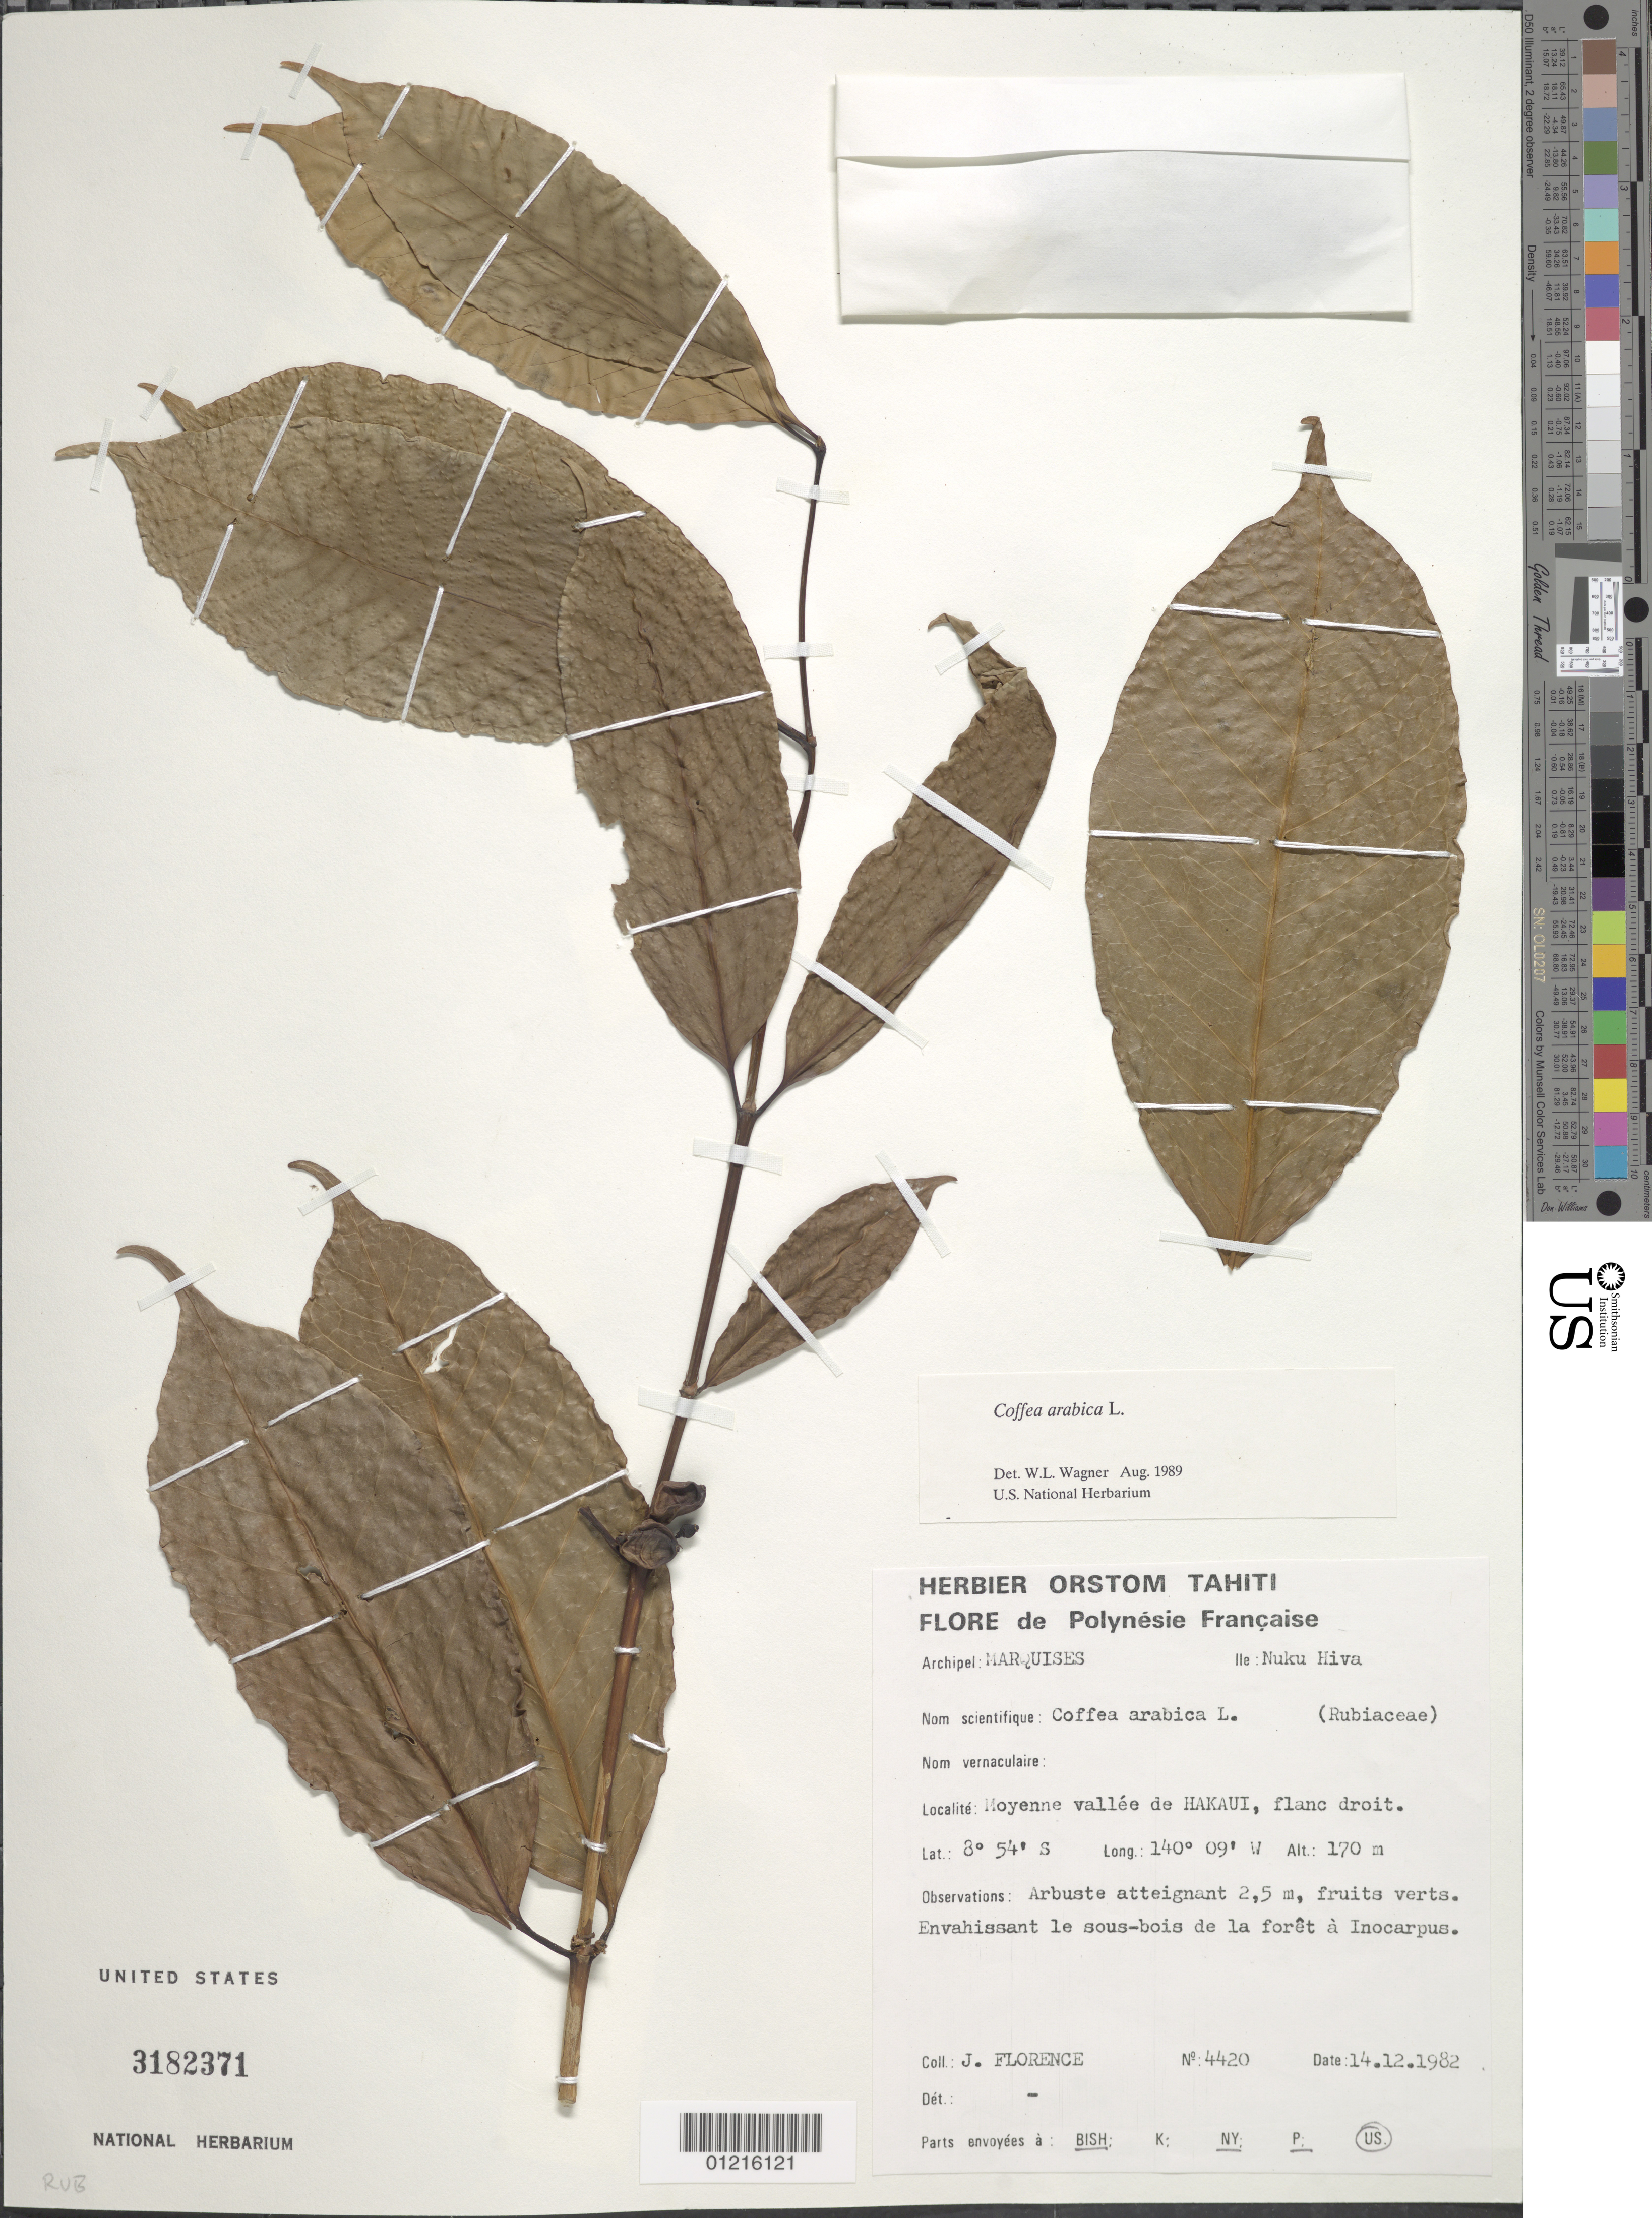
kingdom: Plantae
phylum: Tracheophyta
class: Magnoliopsida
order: Gentianales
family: Rubiaceae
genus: Coffea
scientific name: Coffea arabica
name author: L.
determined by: Wagner, W. L., (BOT), Smithsonian Institution - National Museum of Natural History (UNITED STATES)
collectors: J. Florence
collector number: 4420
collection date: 1982-12-14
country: French Polynesia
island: Nuku Hiva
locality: Moyenne de Hakaui, flanc droit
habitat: Envahissant le sous-bois de la forêt à Inocarpus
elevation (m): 170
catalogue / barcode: US 3182371